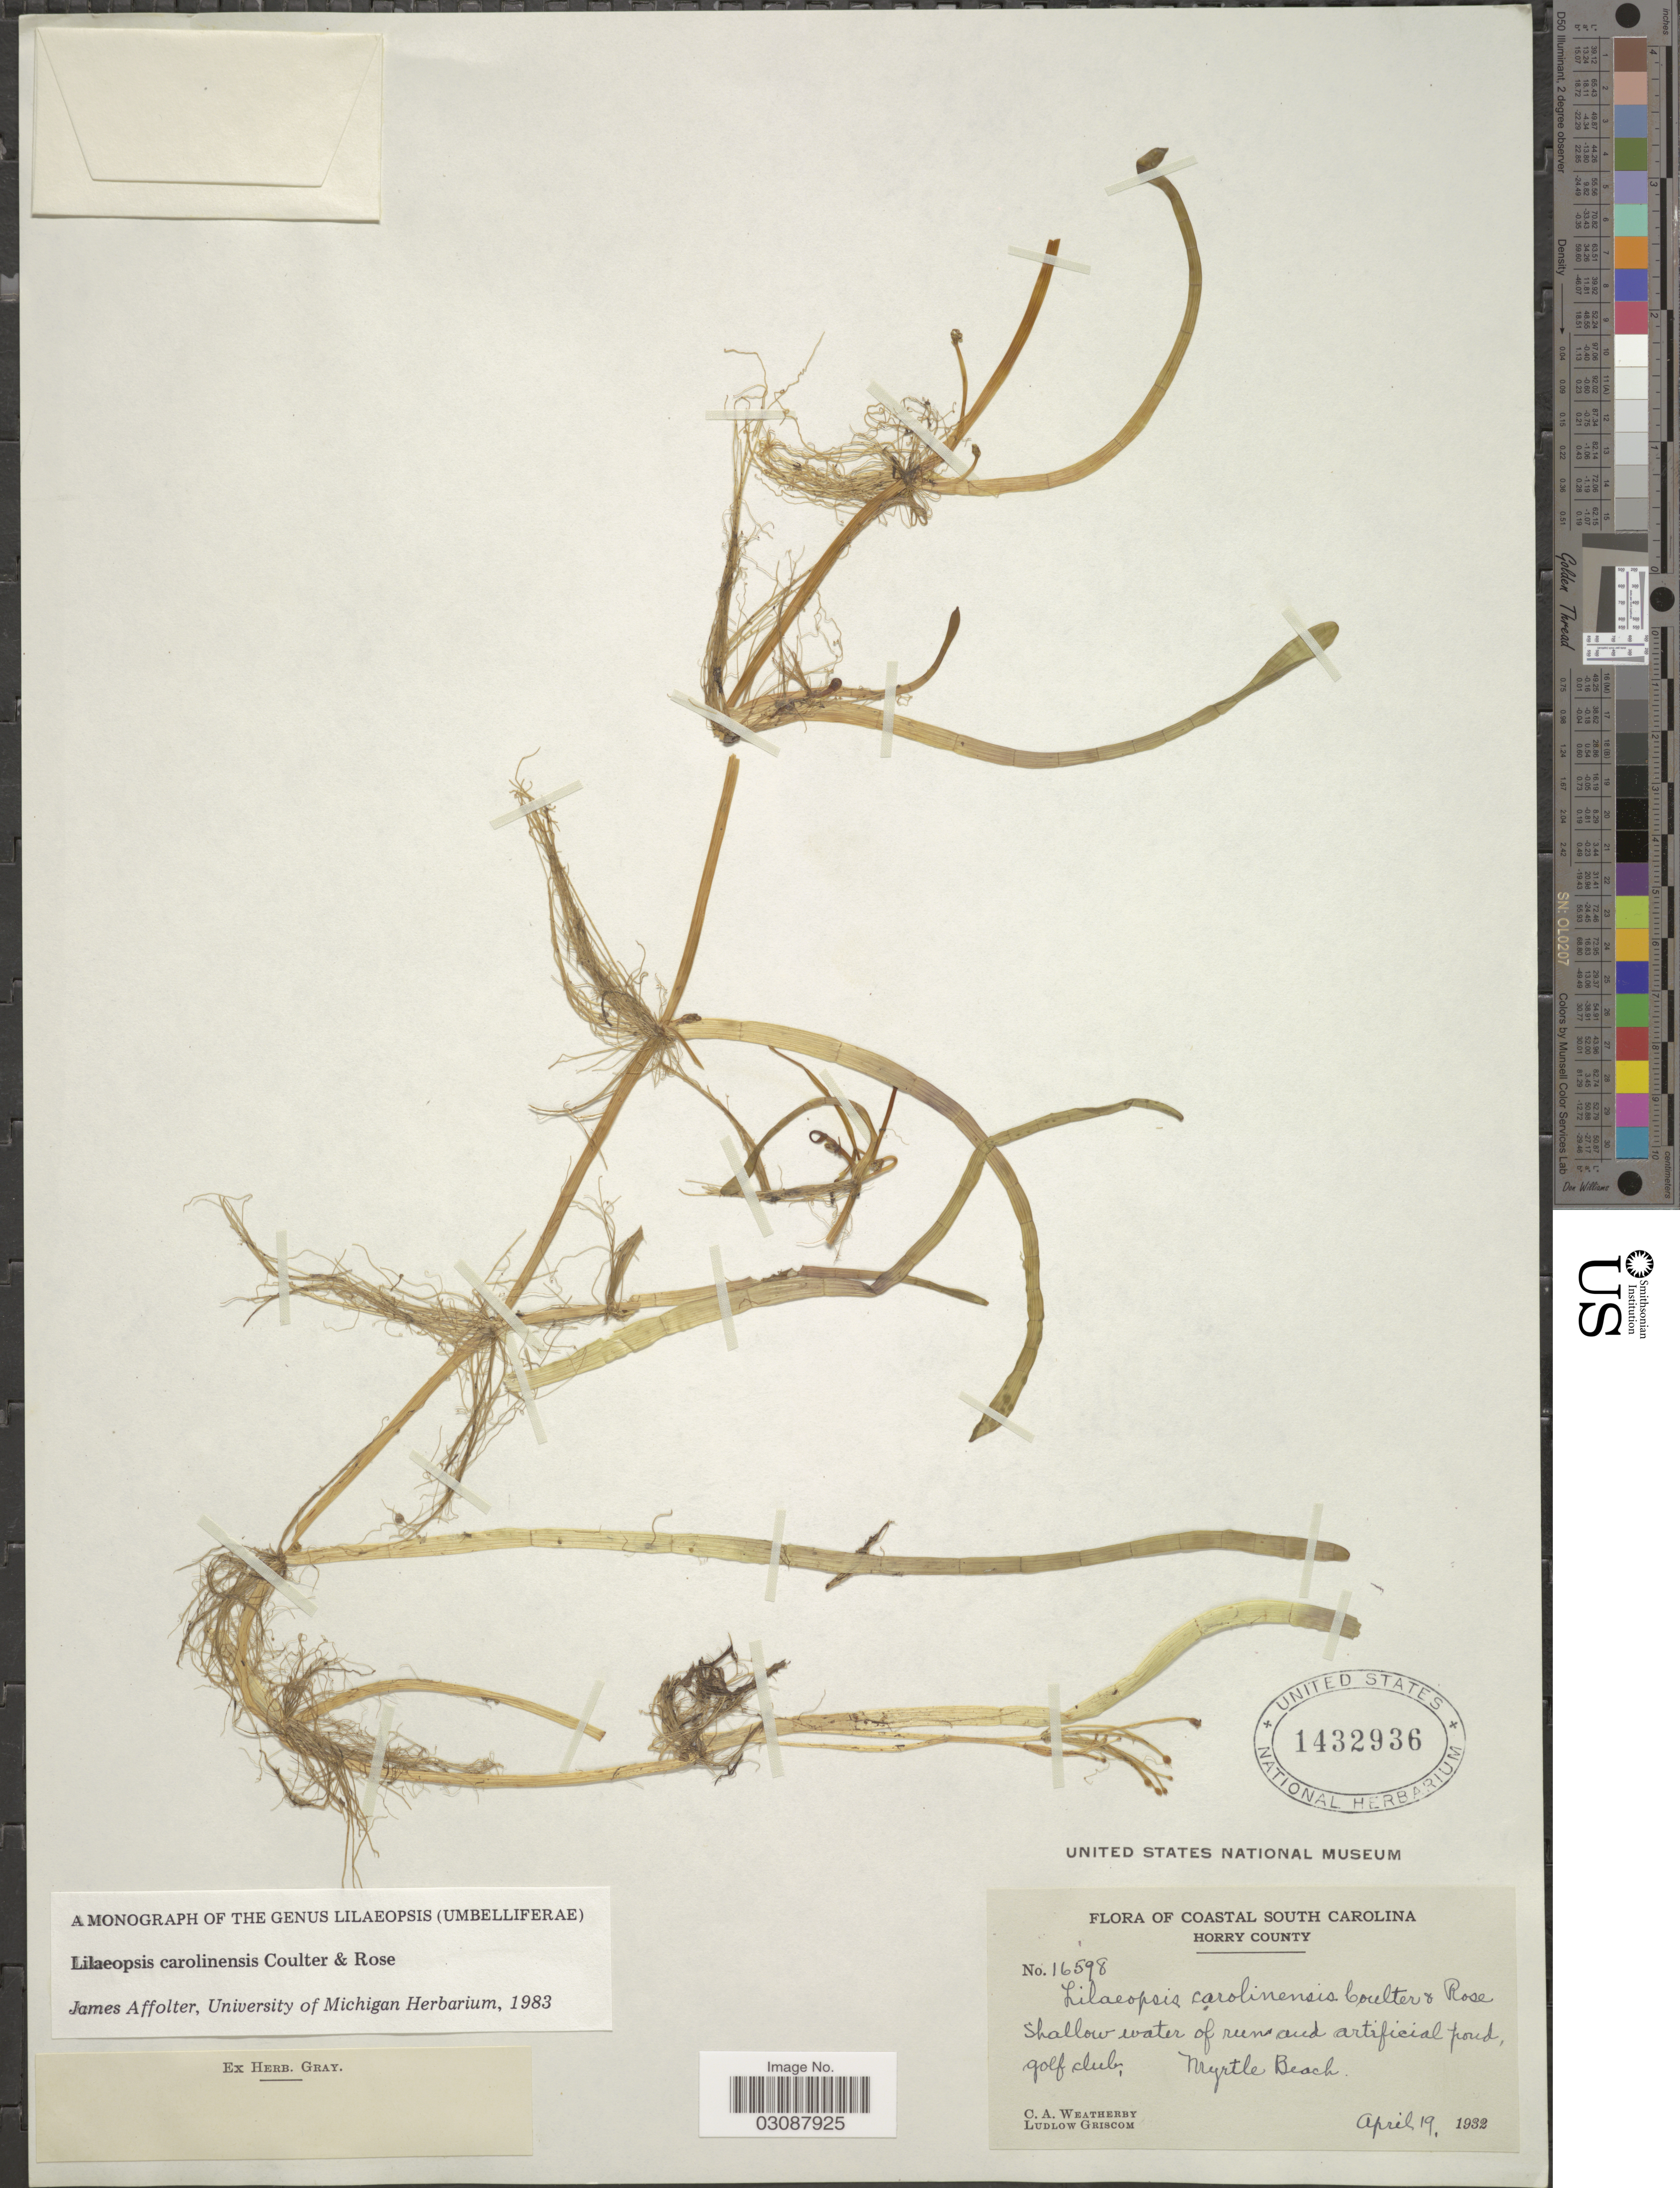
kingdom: Plantae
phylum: Tracheophyta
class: Magnoliopsida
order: Apiales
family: Apiaceae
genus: Lilaeopsis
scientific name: Lilaeopsis carolinensis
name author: J.M. Coult. & Rose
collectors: C. A. Weatherby & L. Griscom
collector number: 16598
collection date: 1932-04-19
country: United States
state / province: South Carolina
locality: Coastal South Carolina. Horry County. Shallow water of run and artificial pond, golf club, Myrtle Beach.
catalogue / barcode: US 1432936